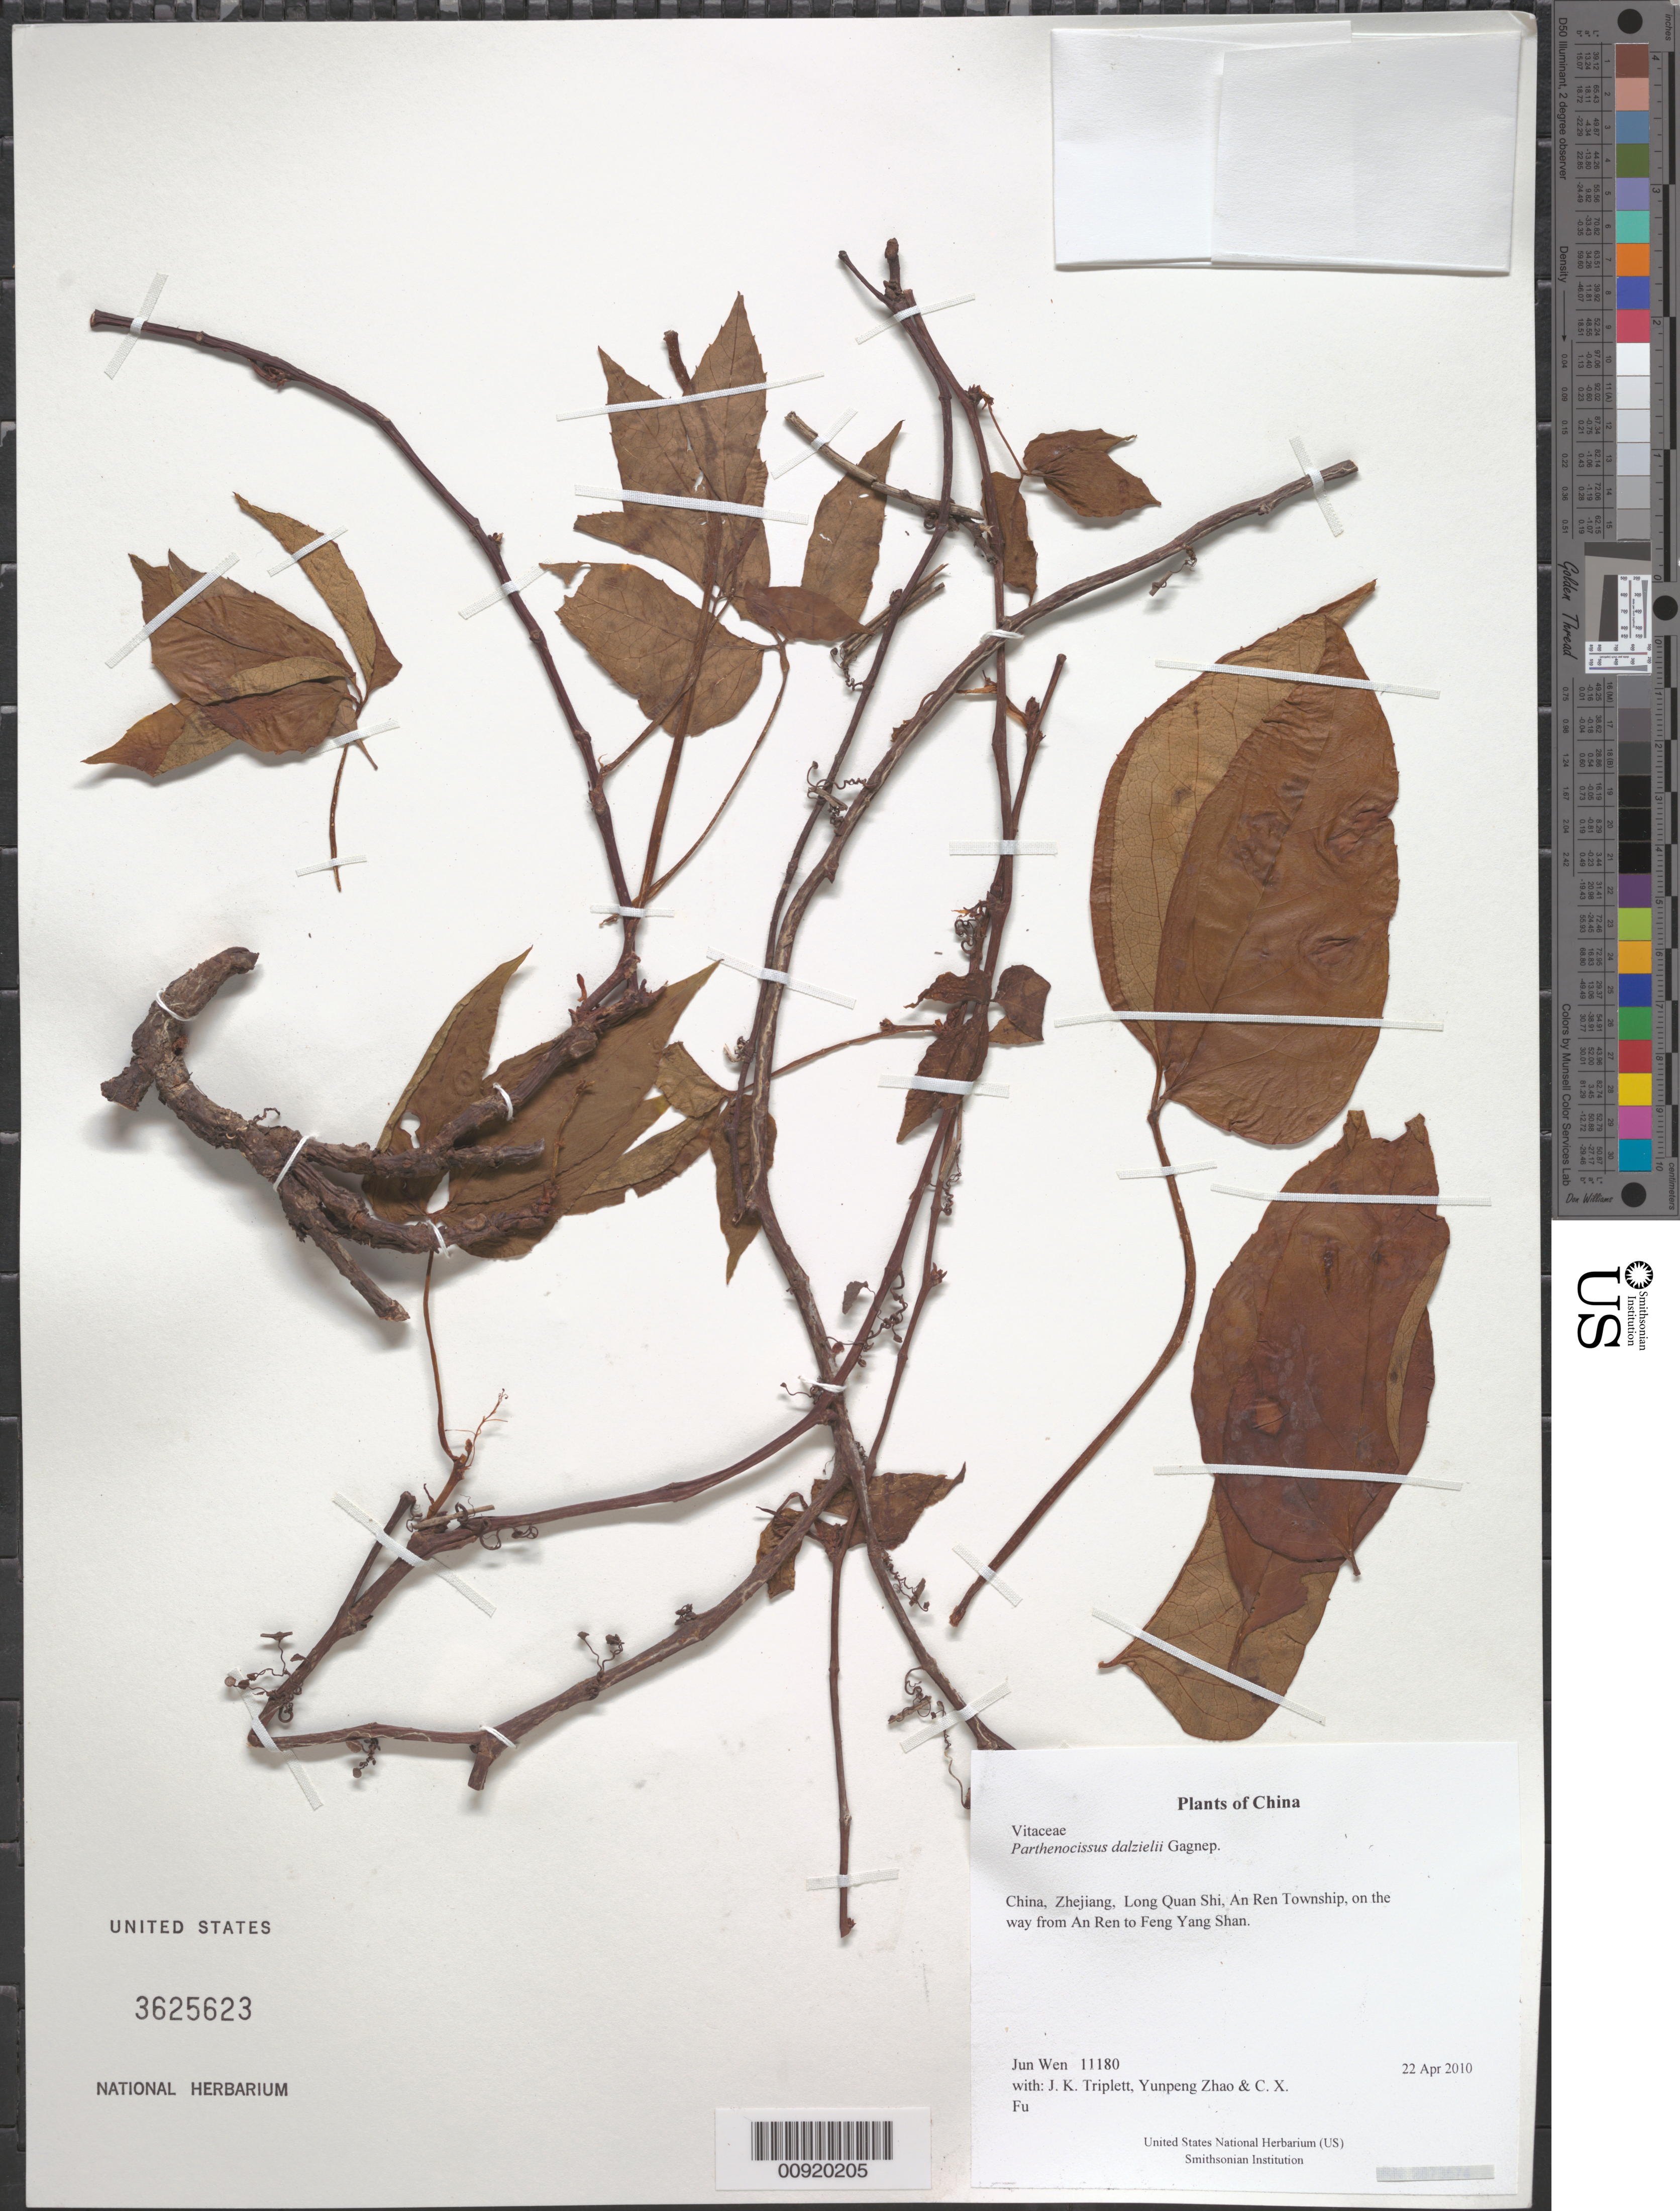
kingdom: Plantae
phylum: Tracheophyta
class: Magnoliopsida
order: Vitales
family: Vitaceae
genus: Parthenocissus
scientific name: Parthenocissus dalzielii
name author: Gagnep.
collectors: J. Wen, J. K. Triplett, Yunpeng Zhao & C. X. Fu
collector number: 11180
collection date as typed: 22 Apr 2010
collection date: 2010-04-22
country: China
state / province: Zhejiang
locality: Long Quan Shi, An Ren Township, on the way from An Ren to Feng Yang Shan.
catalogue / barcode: US 3625623